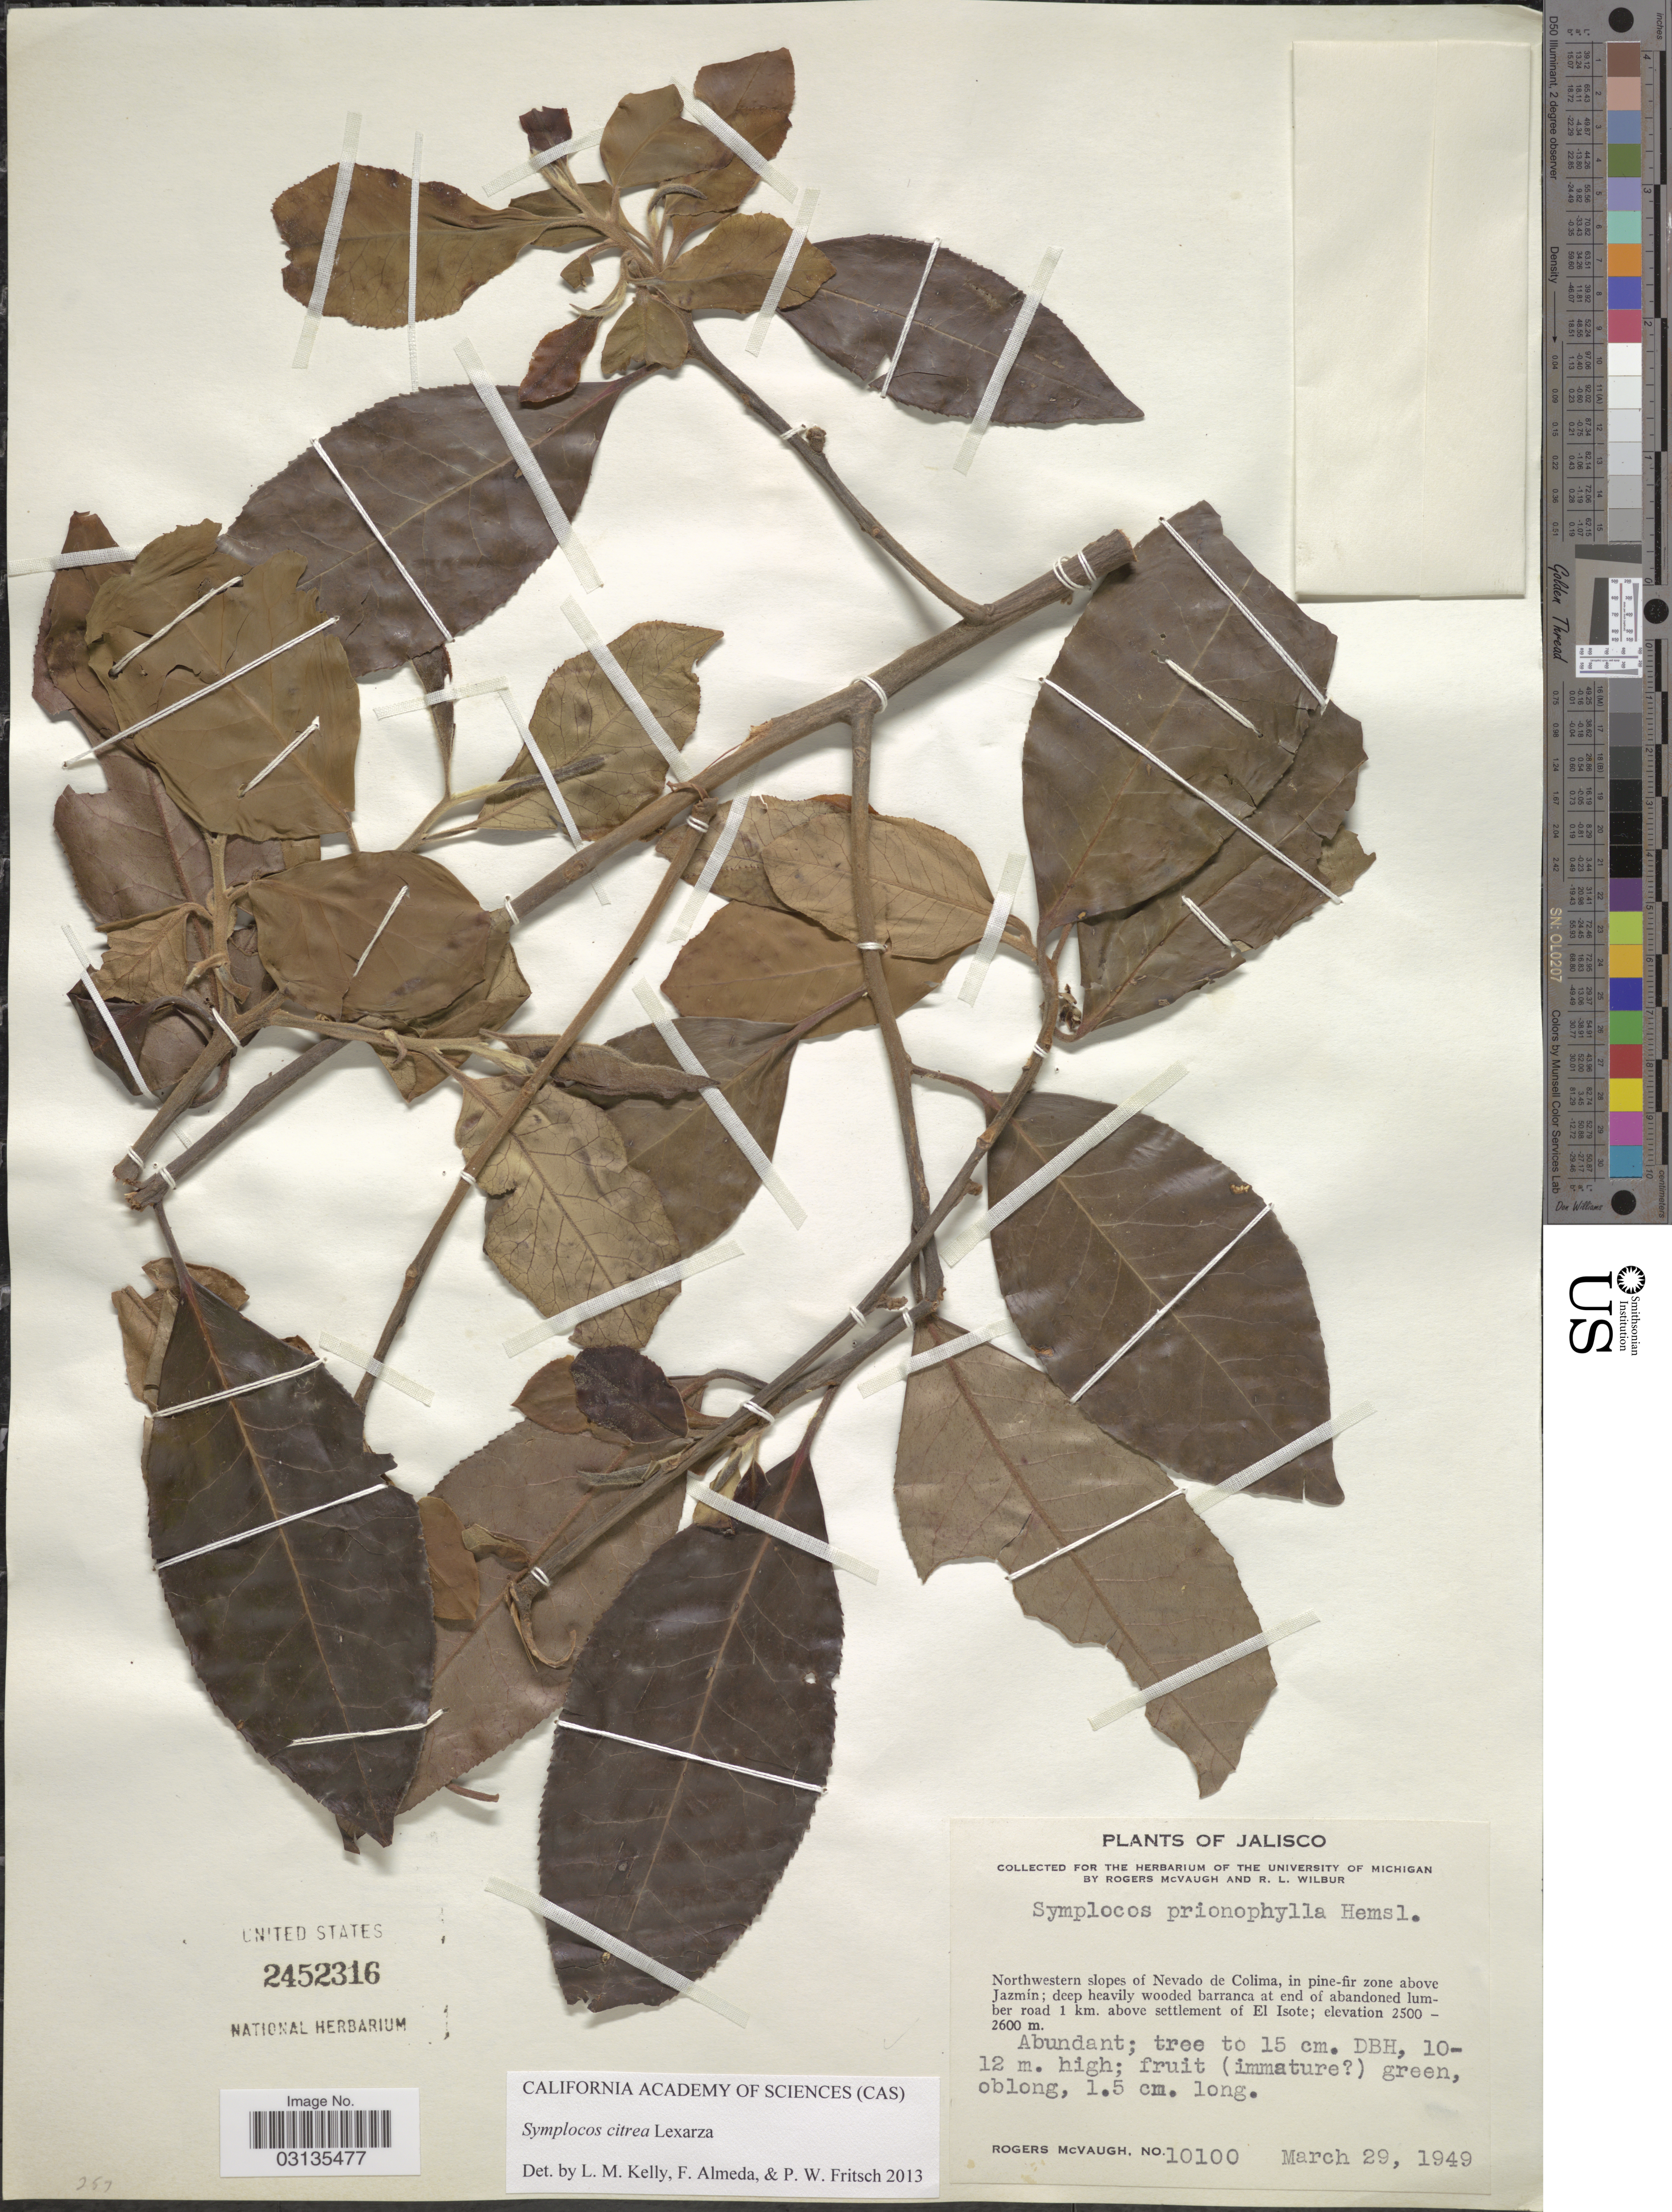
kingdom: Plantae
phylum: Tracheophyta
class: Magnoliopsida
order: Ericales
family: Symplocaceae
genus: Symplocos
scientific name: Symplocos citrea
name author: Lex.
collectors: R. McVaugh & R. L. Wilbur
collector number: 10100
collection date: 1949-03-29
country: Mexico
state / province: Jalisco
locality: Northwestern slopes of Nevado de Colima, in pine-fir zone above Jazmín; end of abandoned lumber road 1 km. above settlement of El Isote.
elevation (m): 2500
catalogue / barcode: US 2452316